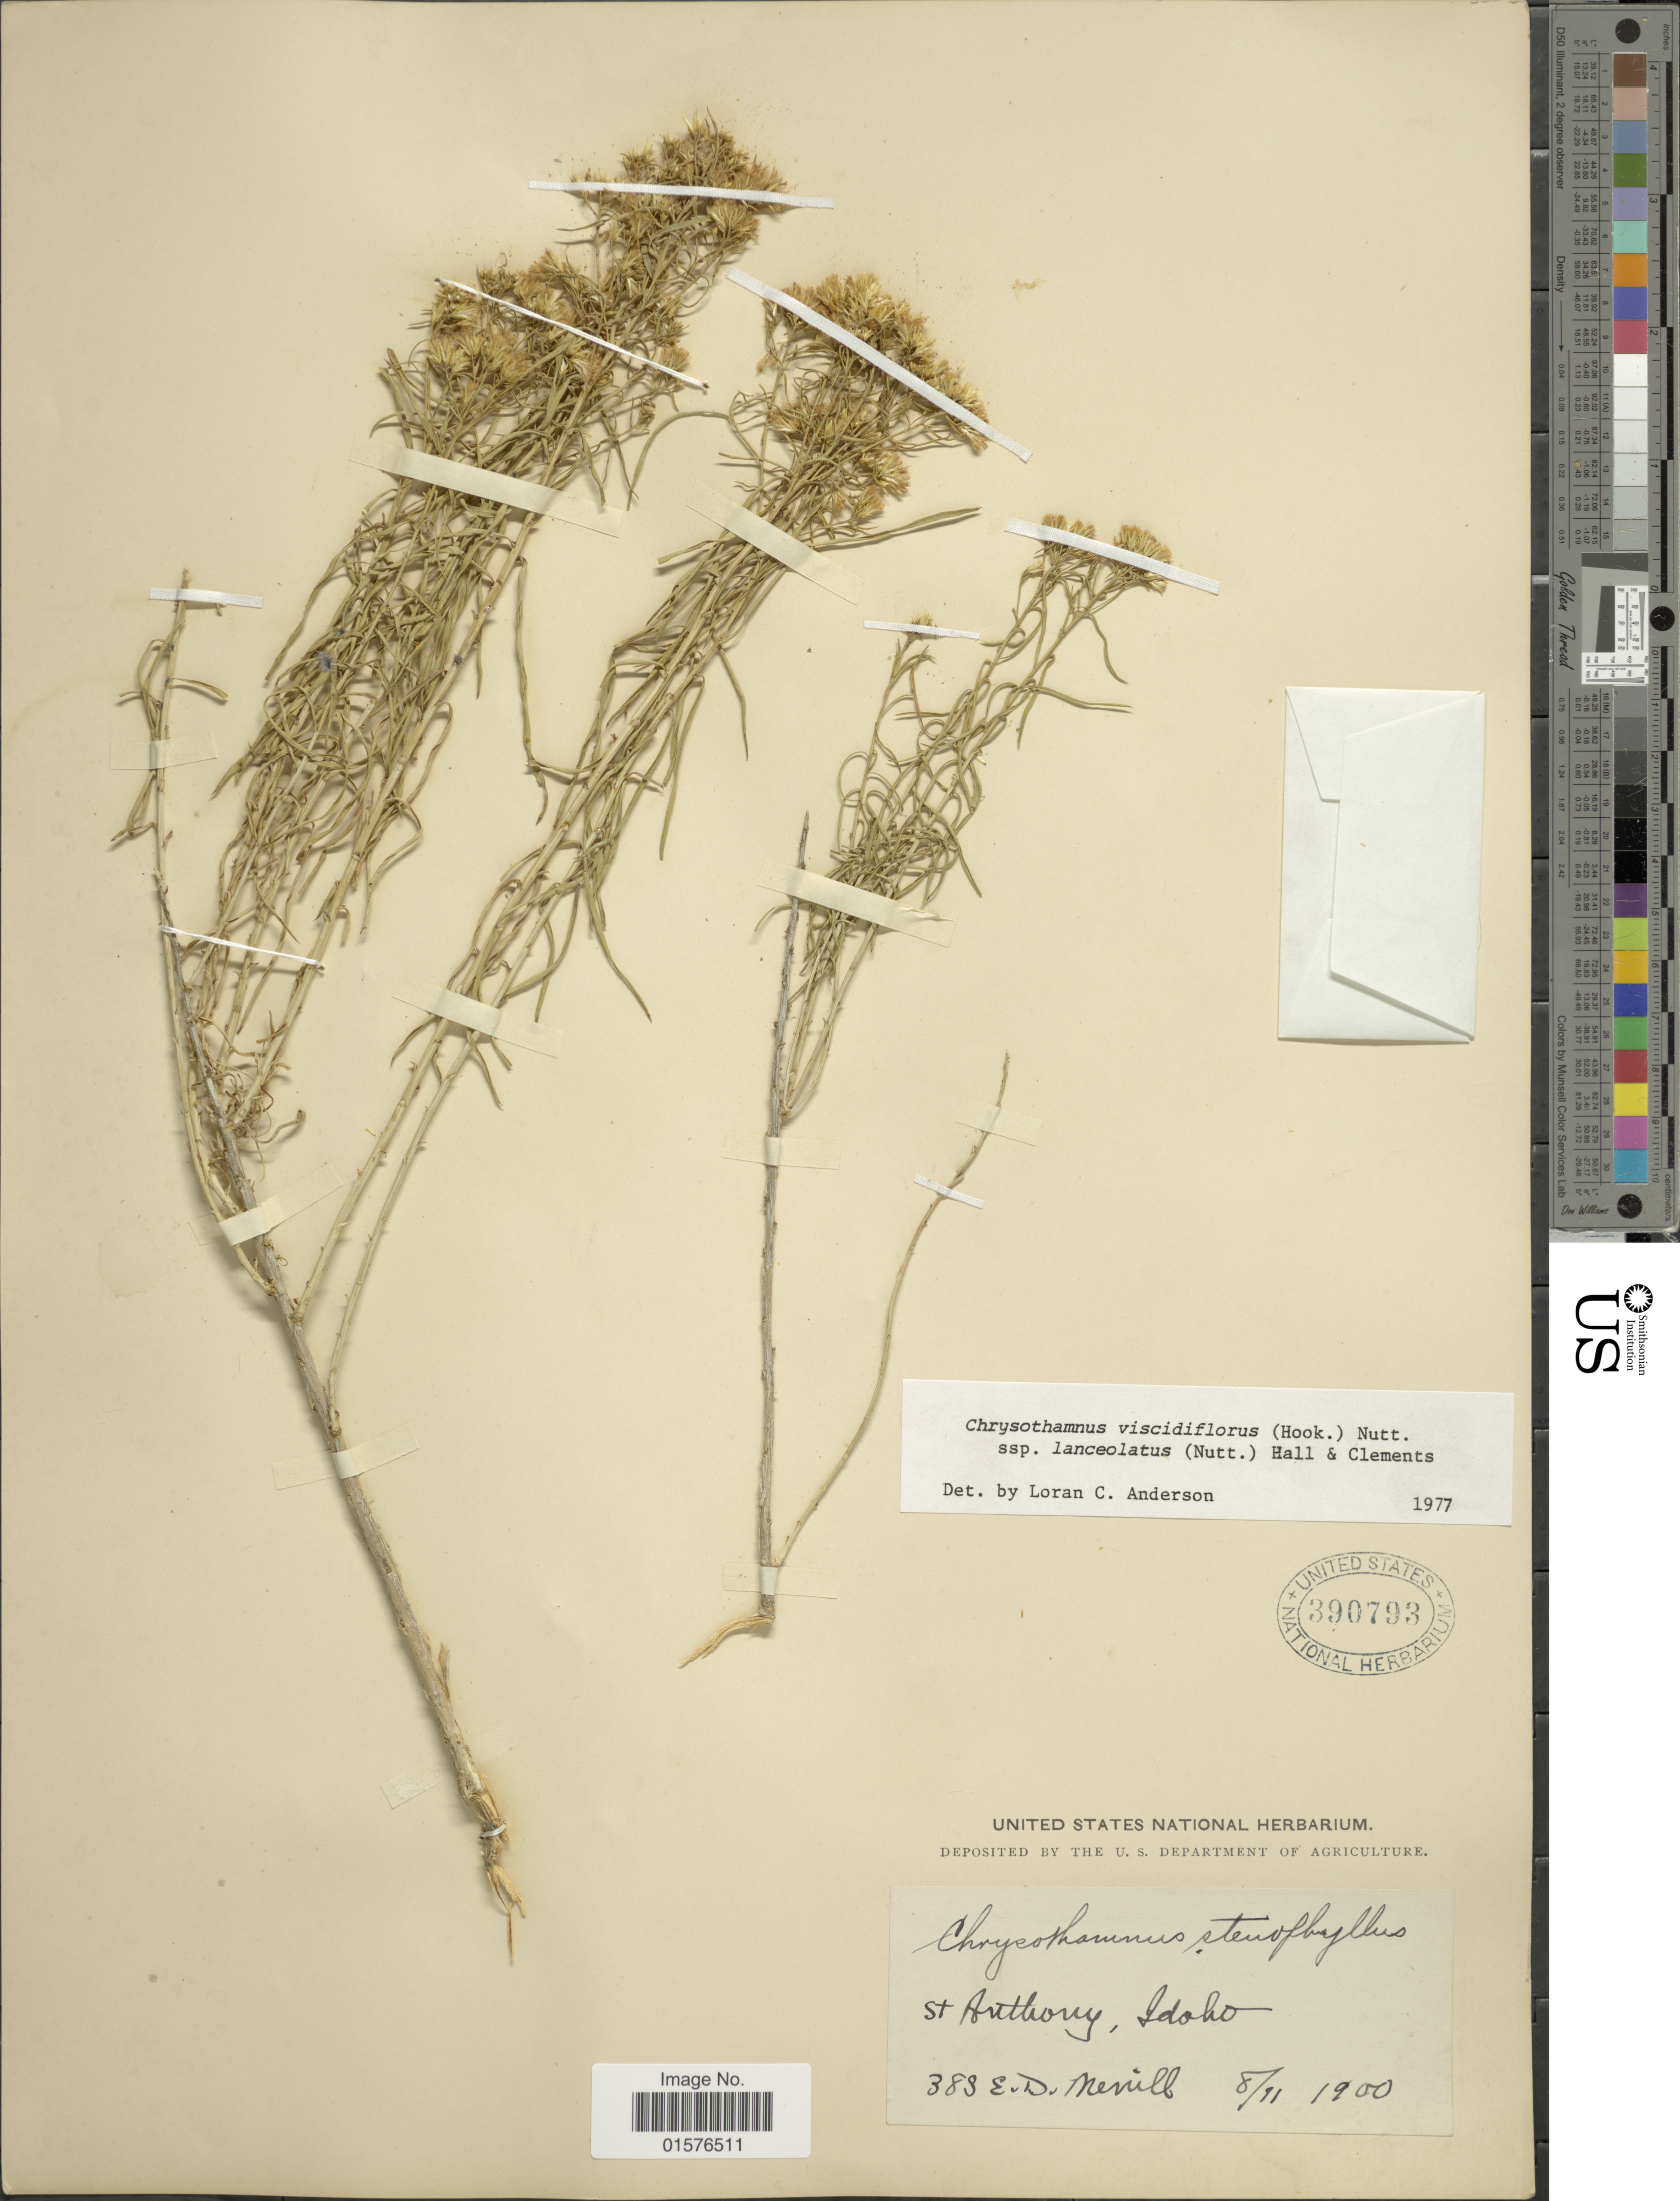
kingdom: Plantae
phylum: Tracheophyta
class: Magnoliopsida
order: Asterales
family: Asteraceae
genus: Chrysothamnus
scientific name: Chrysothamnus viscidiflorus subsp. lanceolatus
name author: (Nutt.) H.M. Hall & Clem.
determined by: Urbatsch, Lowell E., Curator (LSU), Louisiana State University (UNITED STATES)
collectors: E. D. Merrill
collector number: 383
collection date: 1900-08-11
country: United States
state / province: Idaho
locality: St. Anthony.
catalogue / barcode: US 390793